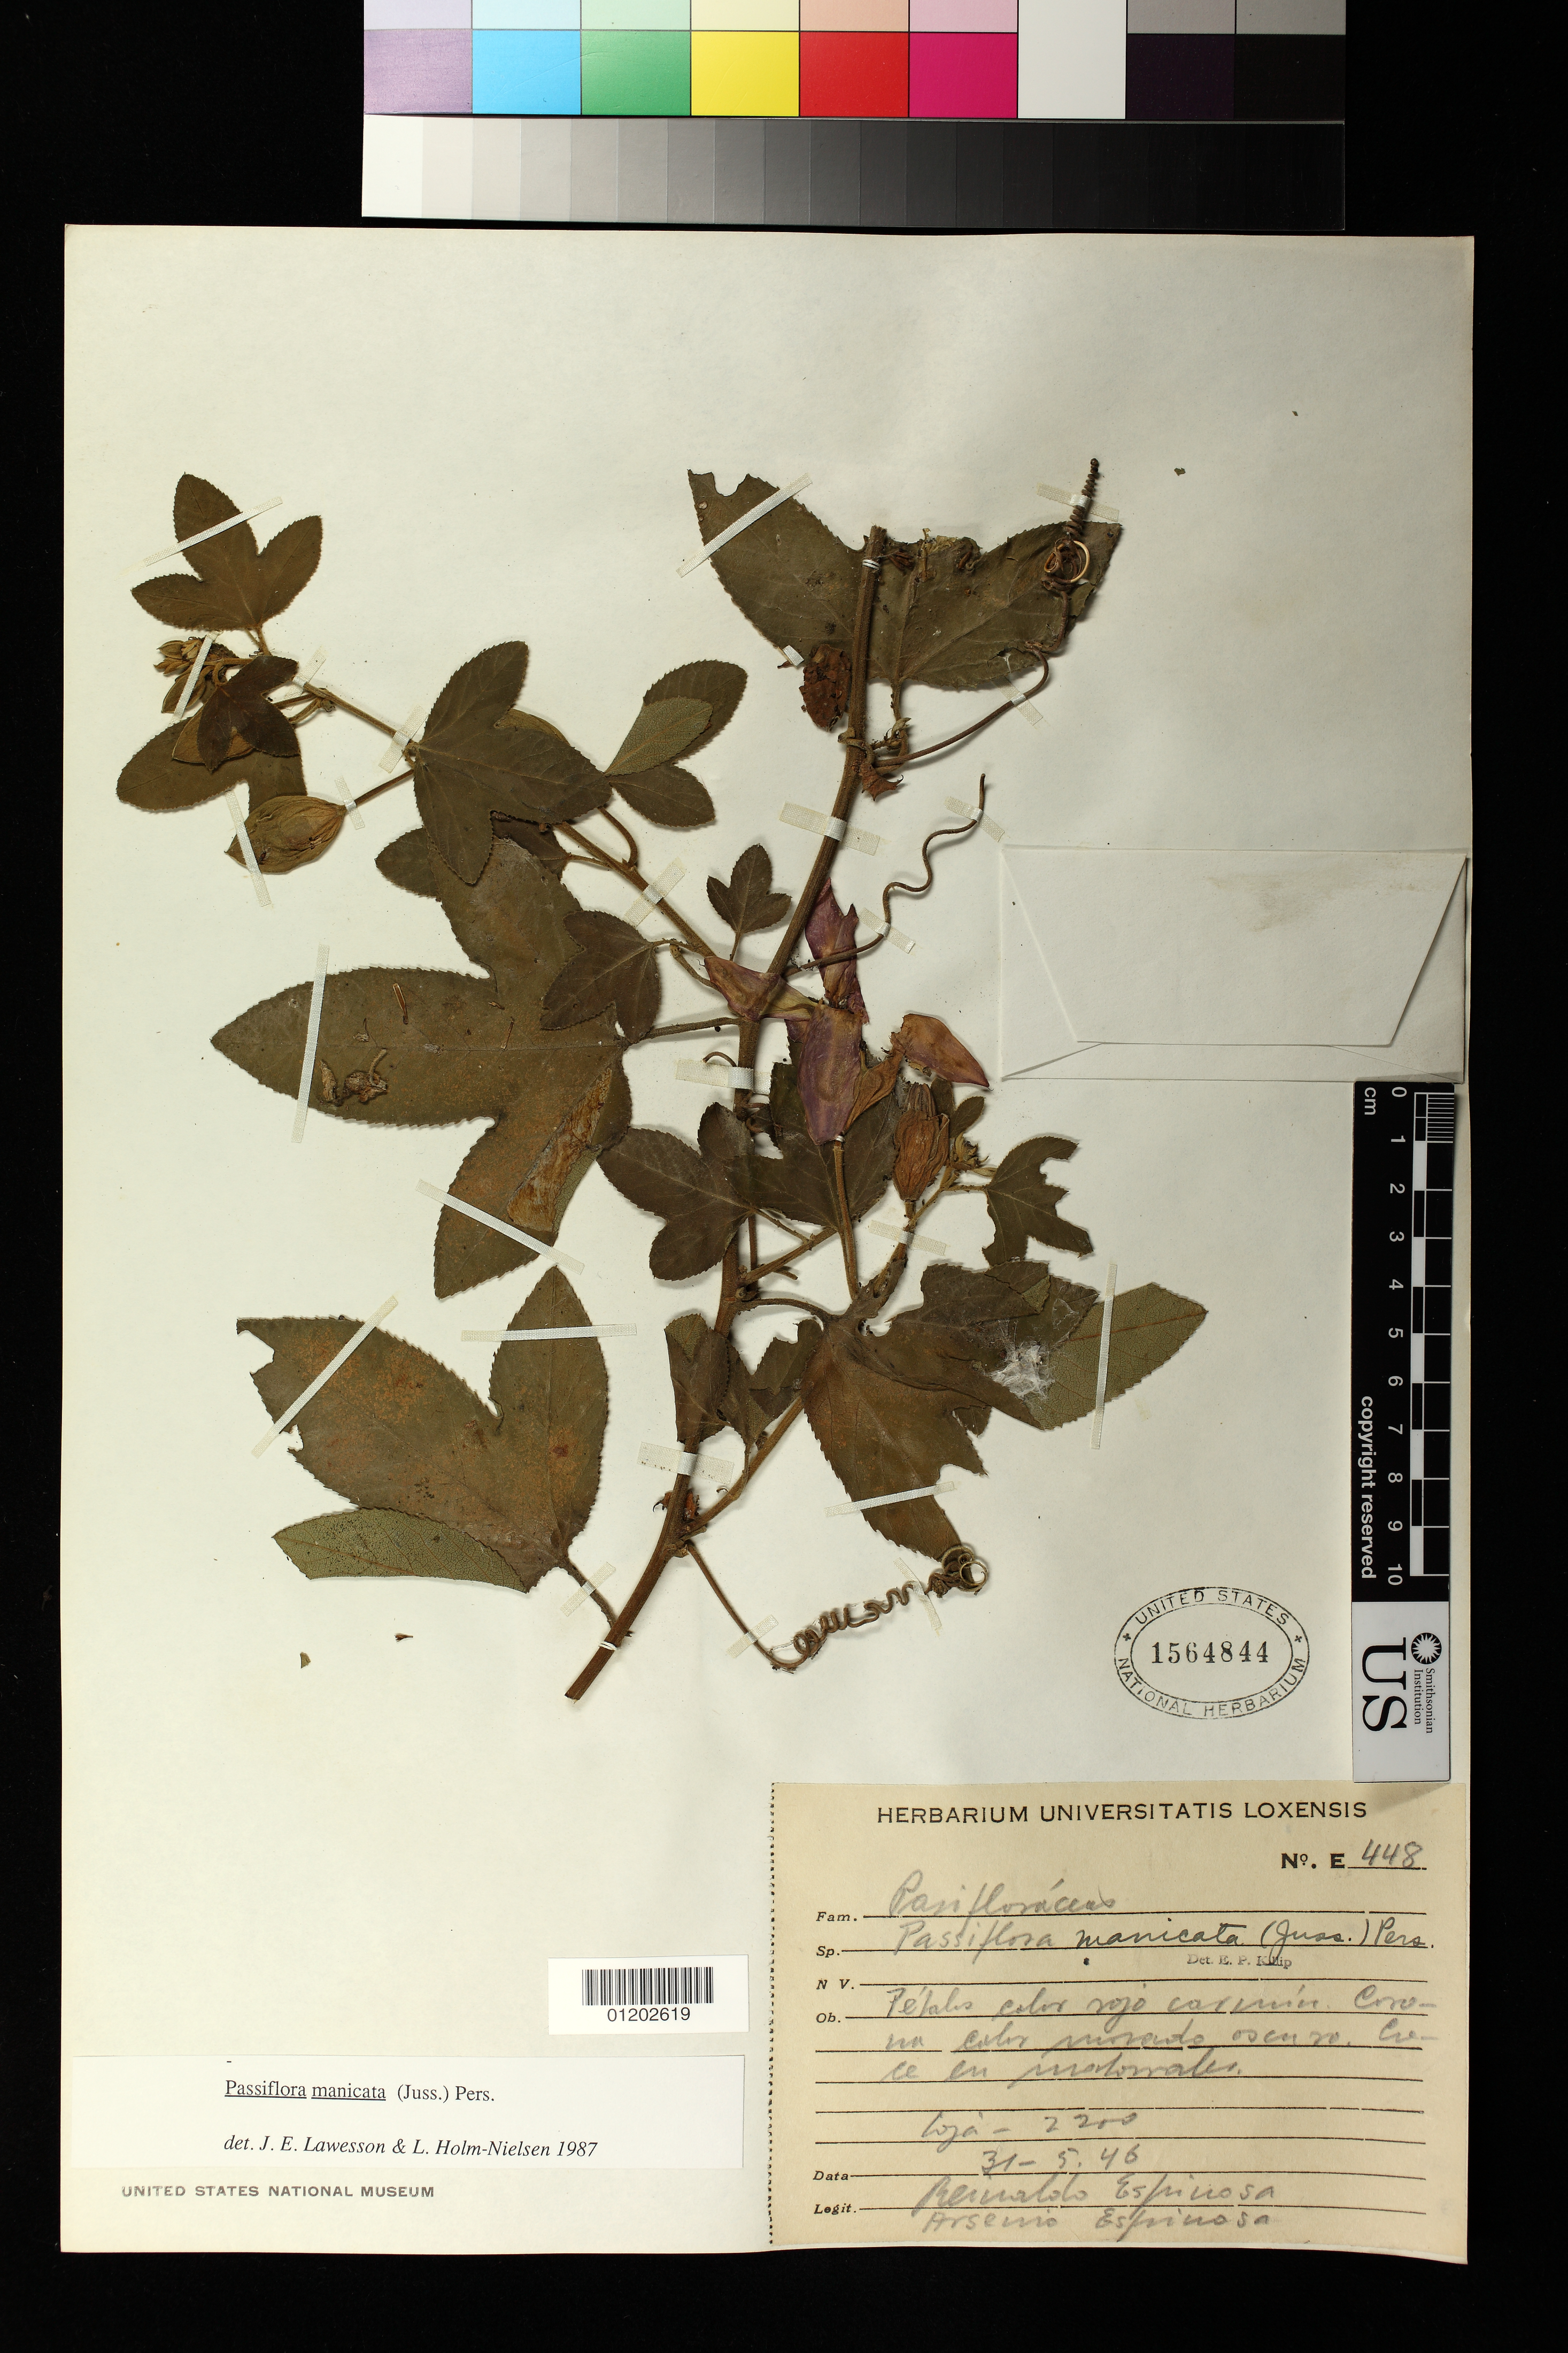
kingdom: Plantae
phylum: Tracheophyta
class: Magnoliopsida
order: Malpighiales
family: Passifloraceae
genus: Passiflora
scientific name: Passiflora manicata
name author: (Juss.) Pers.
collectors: R. Espinosa & A. Espinosa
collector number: E448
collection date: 1946-05-31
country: Ecuador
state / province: Loja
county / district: Loja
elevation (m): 2200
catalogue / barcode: US 1564844